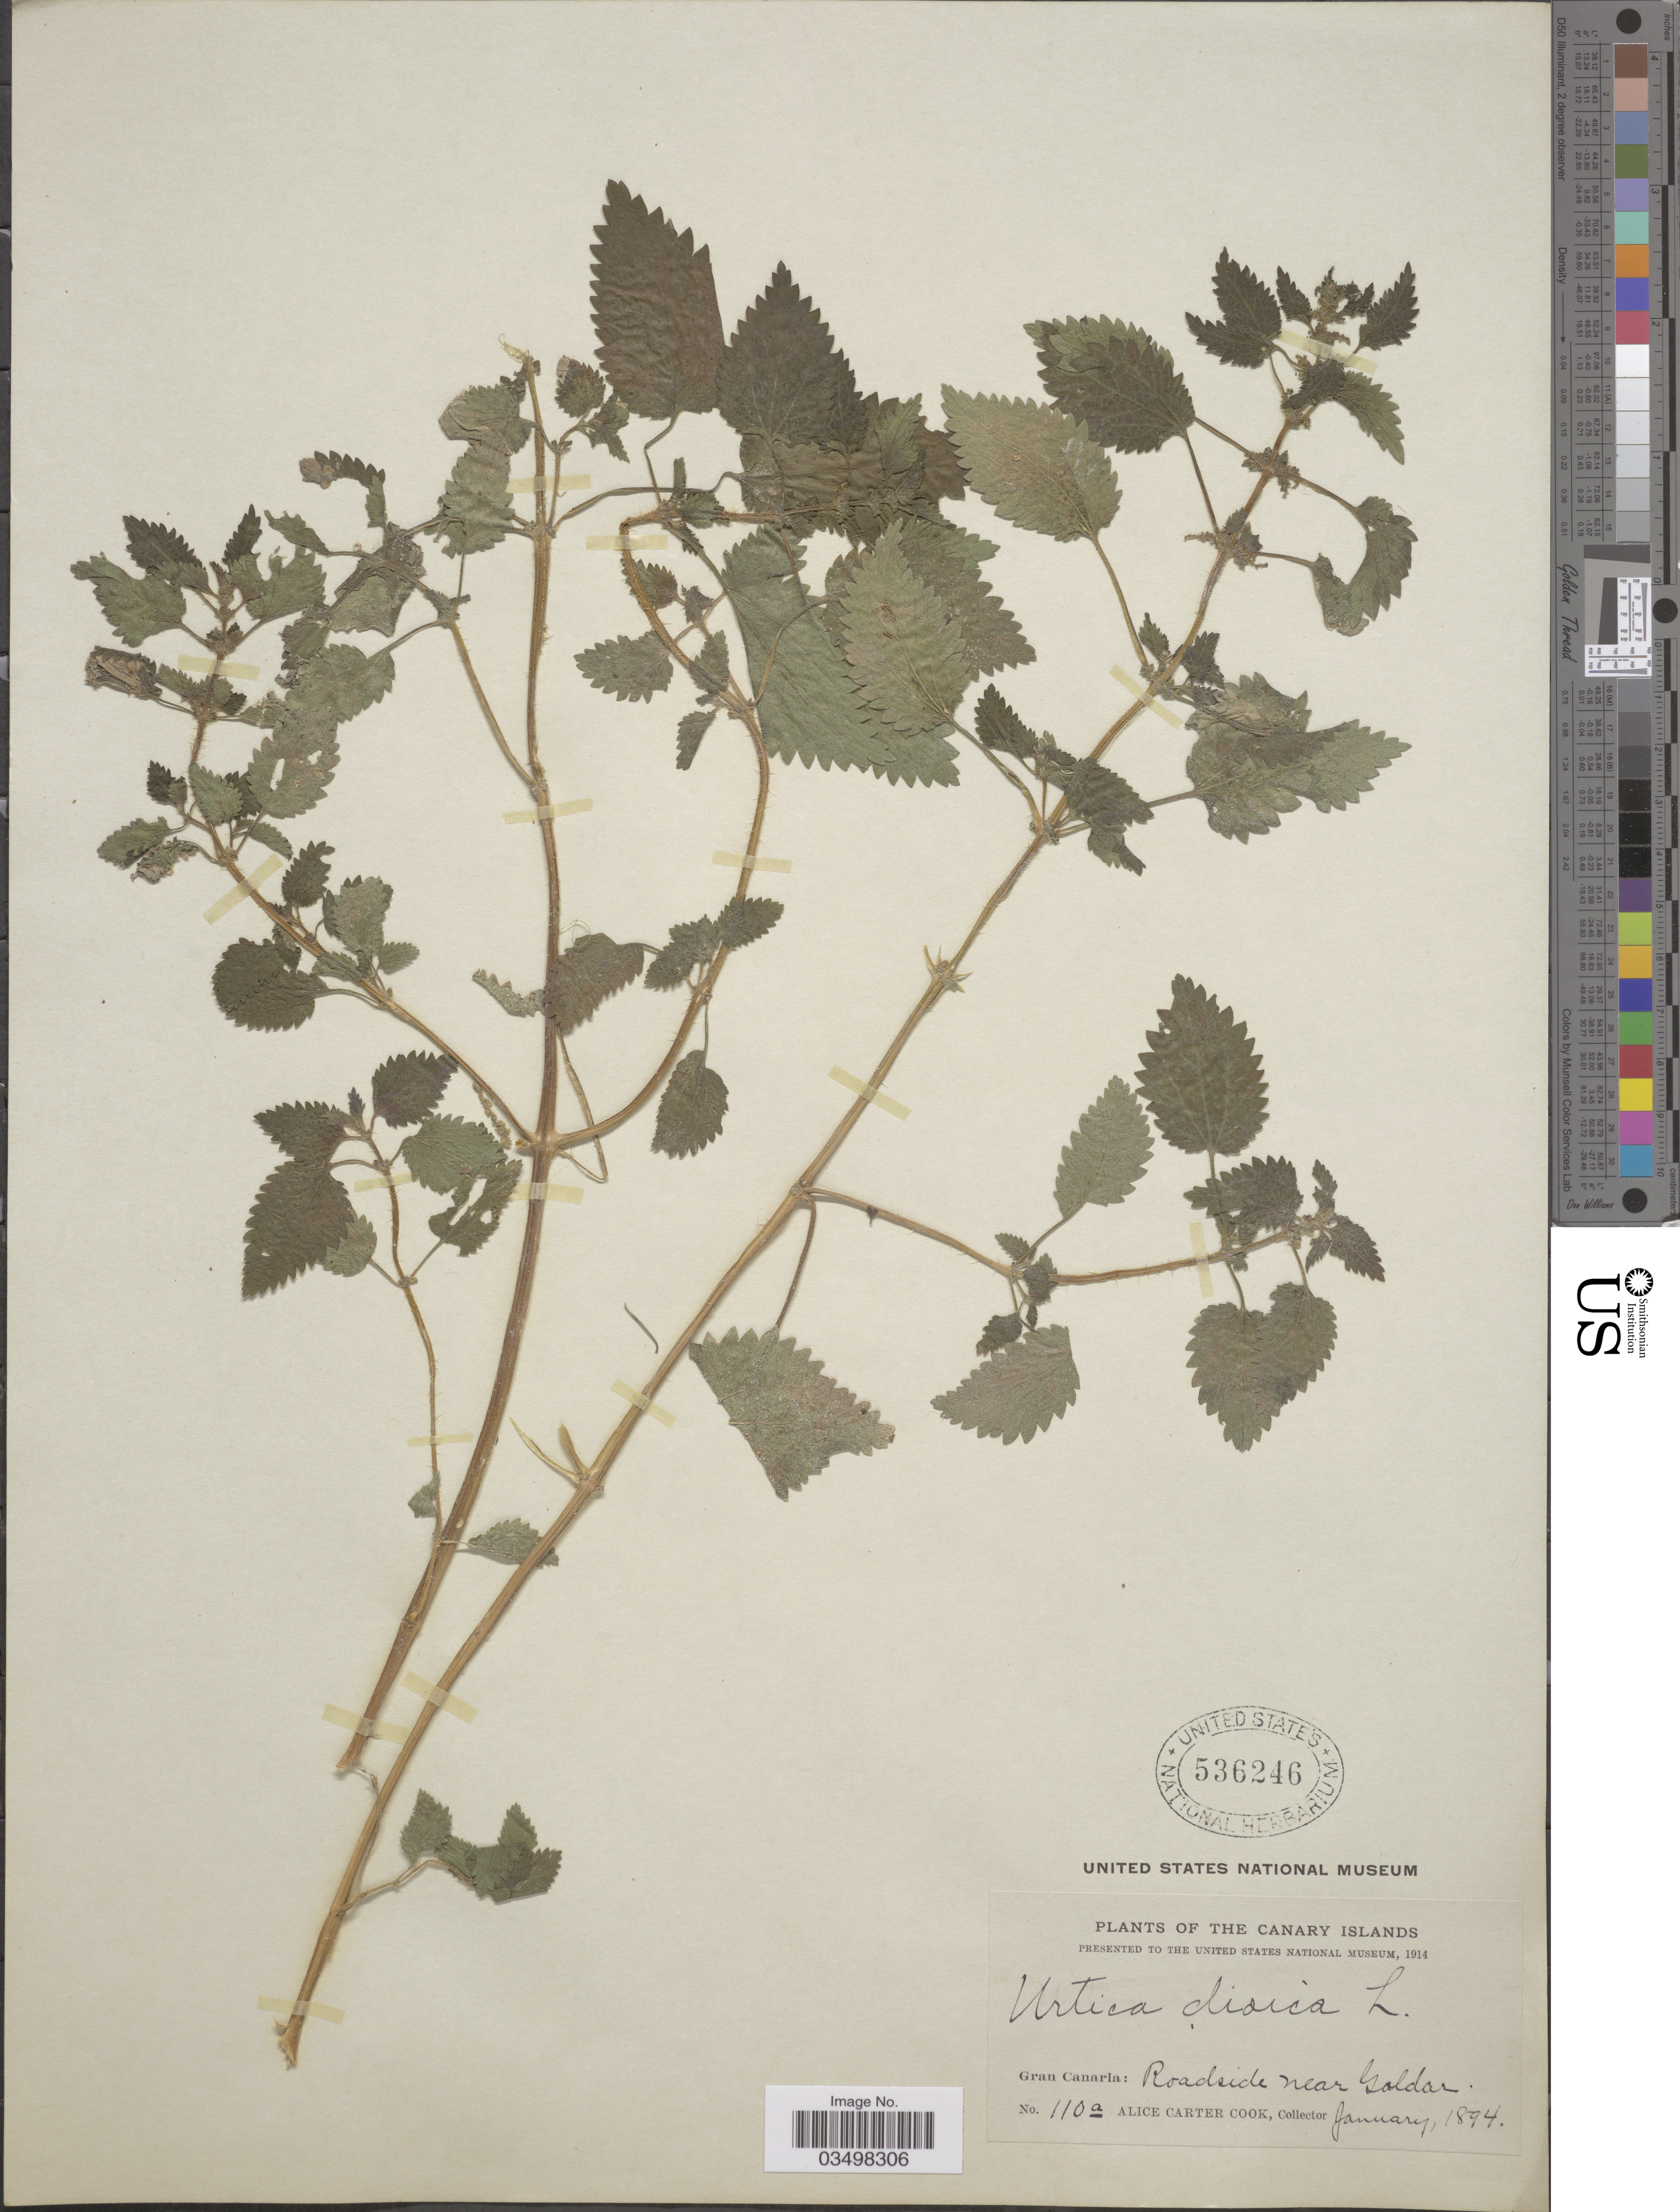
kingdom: Plantae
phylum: Tracheophyta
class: Magnoliopsida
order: Rosales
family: Urticaceae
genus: Urtica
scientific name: Urtica sp.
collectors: Alice C. Cook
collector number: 110a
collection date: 1894-01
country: Spain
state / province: Canarias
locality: Canary Islands. Gran Canaria: Roadside near Goldar.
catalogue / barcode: US 536246